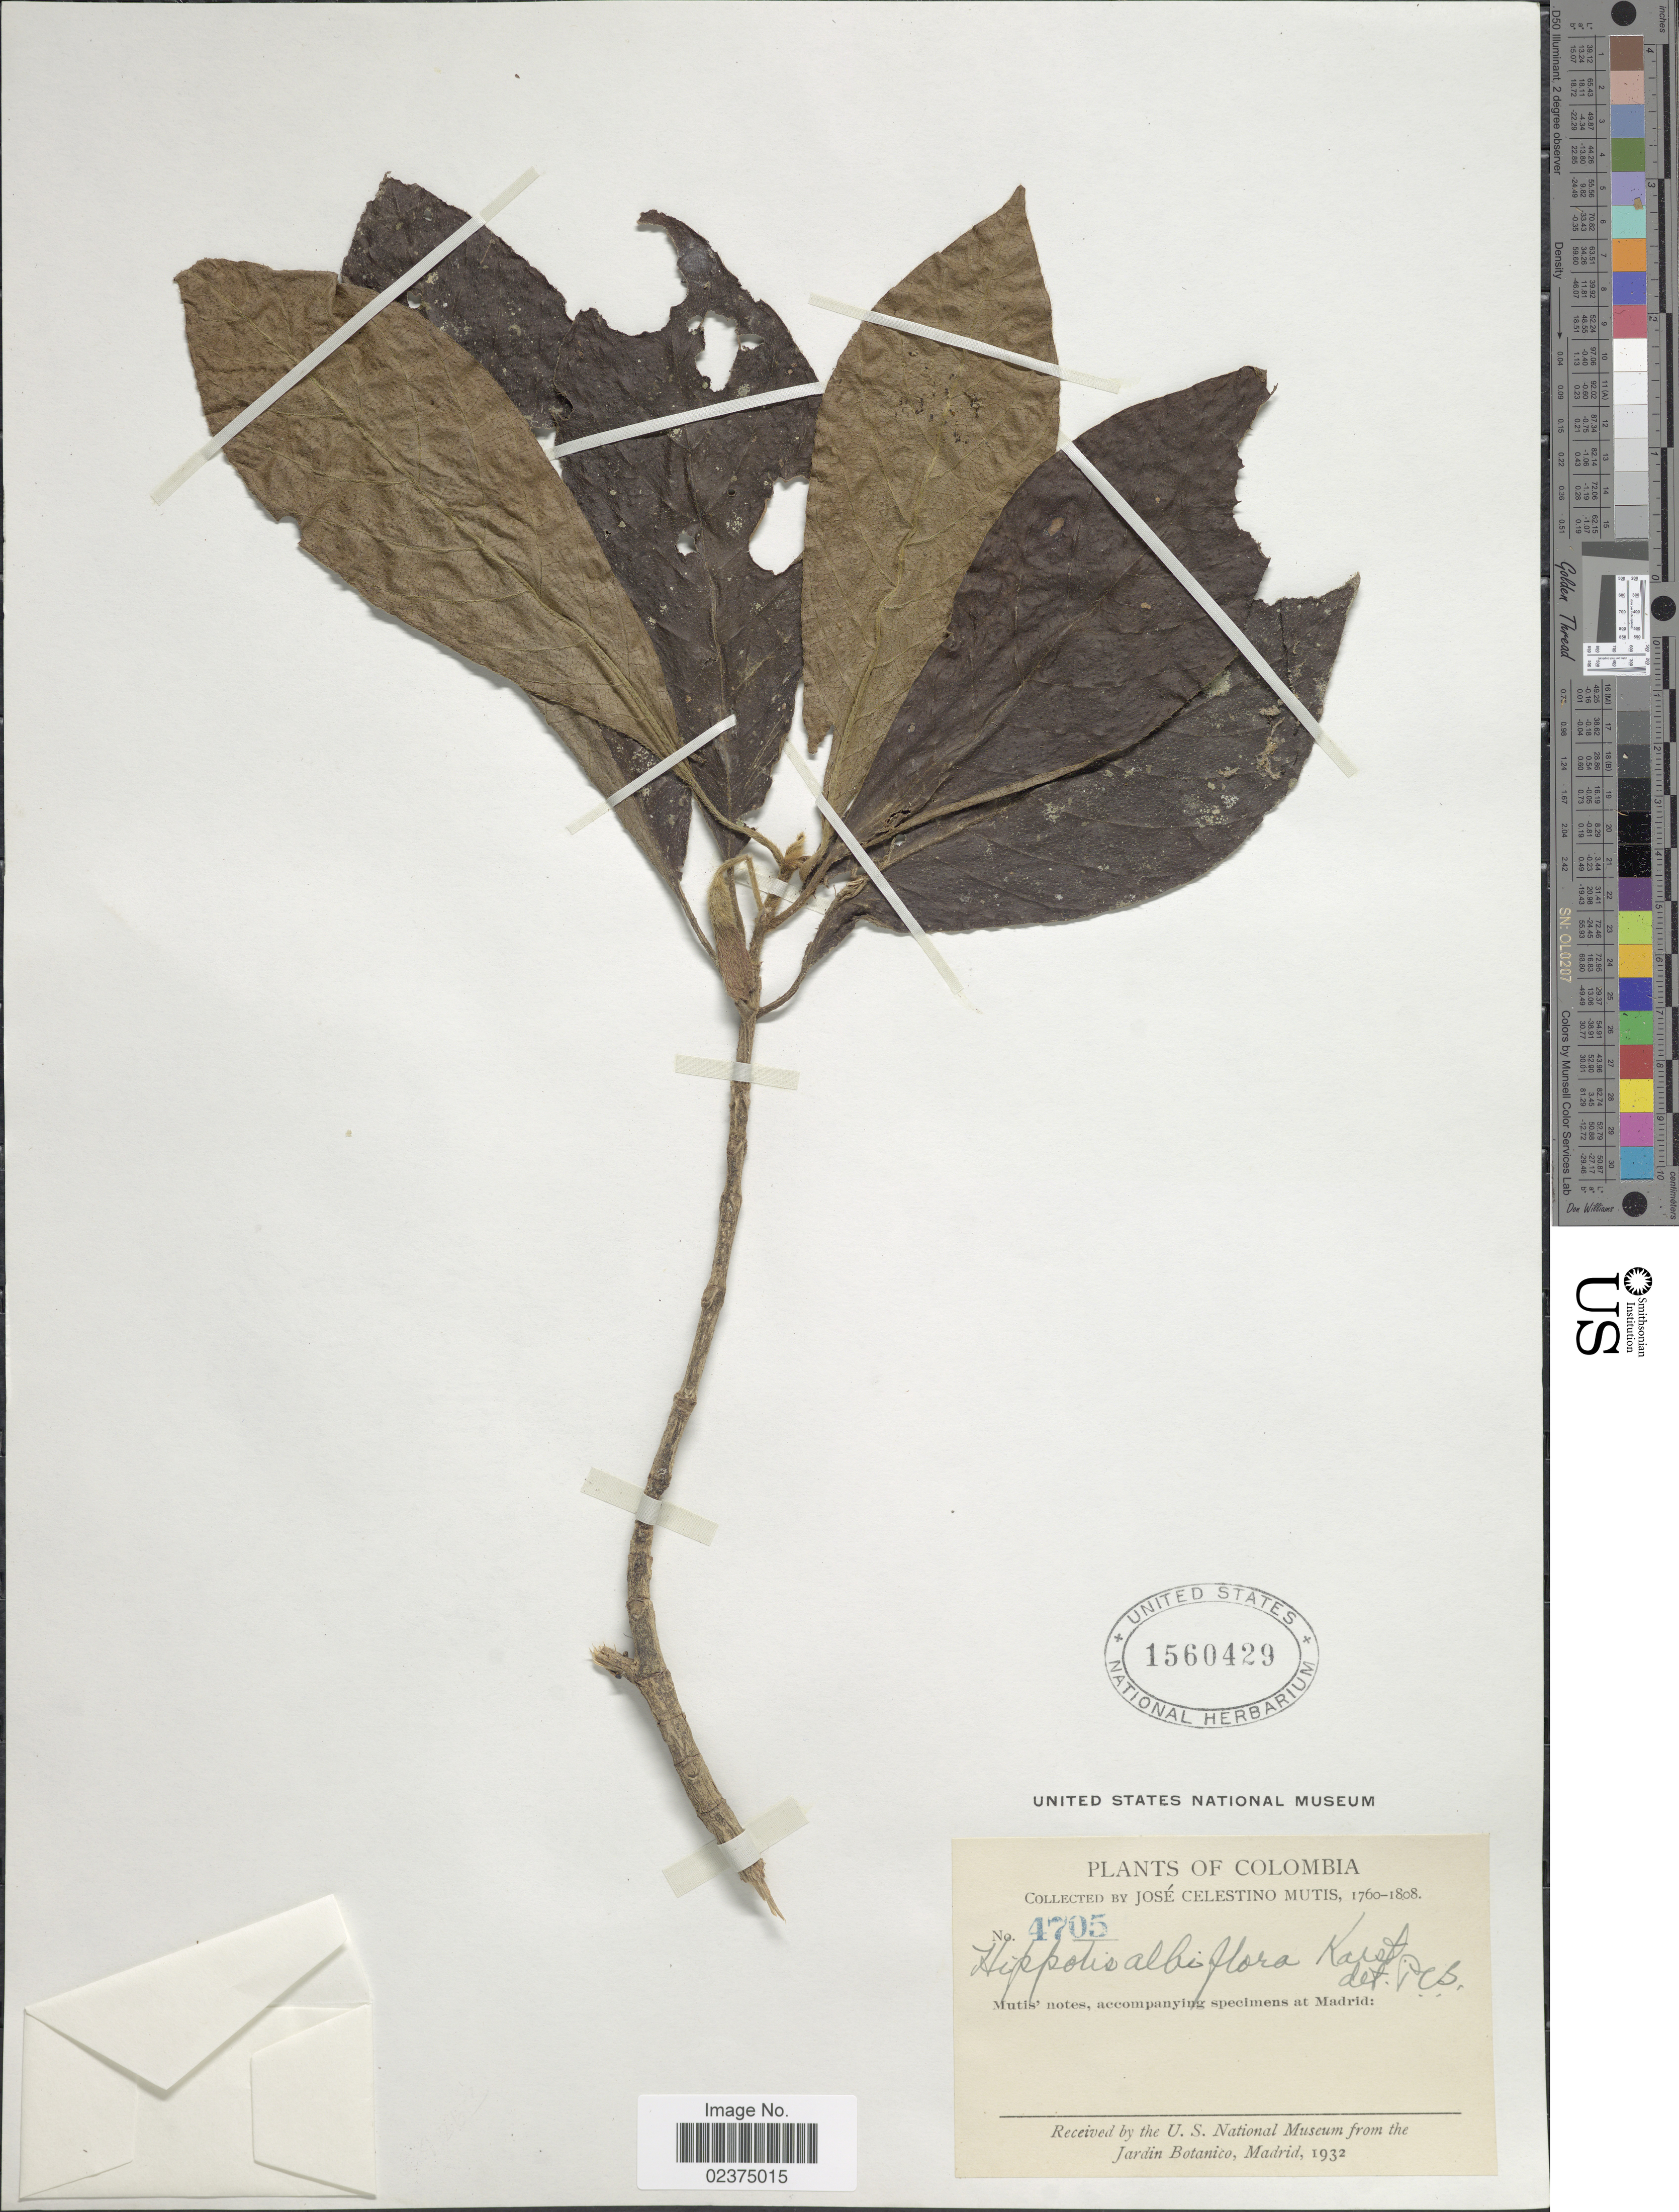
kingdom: Plantae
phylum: Tracheophyta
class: Magnoliopsida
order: Gentianales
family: Rubiaceae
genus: Hippotis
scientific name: Hippotis albiflora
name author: H. Karst.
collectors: J. C. B. Mutis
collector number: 4705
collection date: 1760/1808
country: Colombia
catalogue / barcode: US 1560429